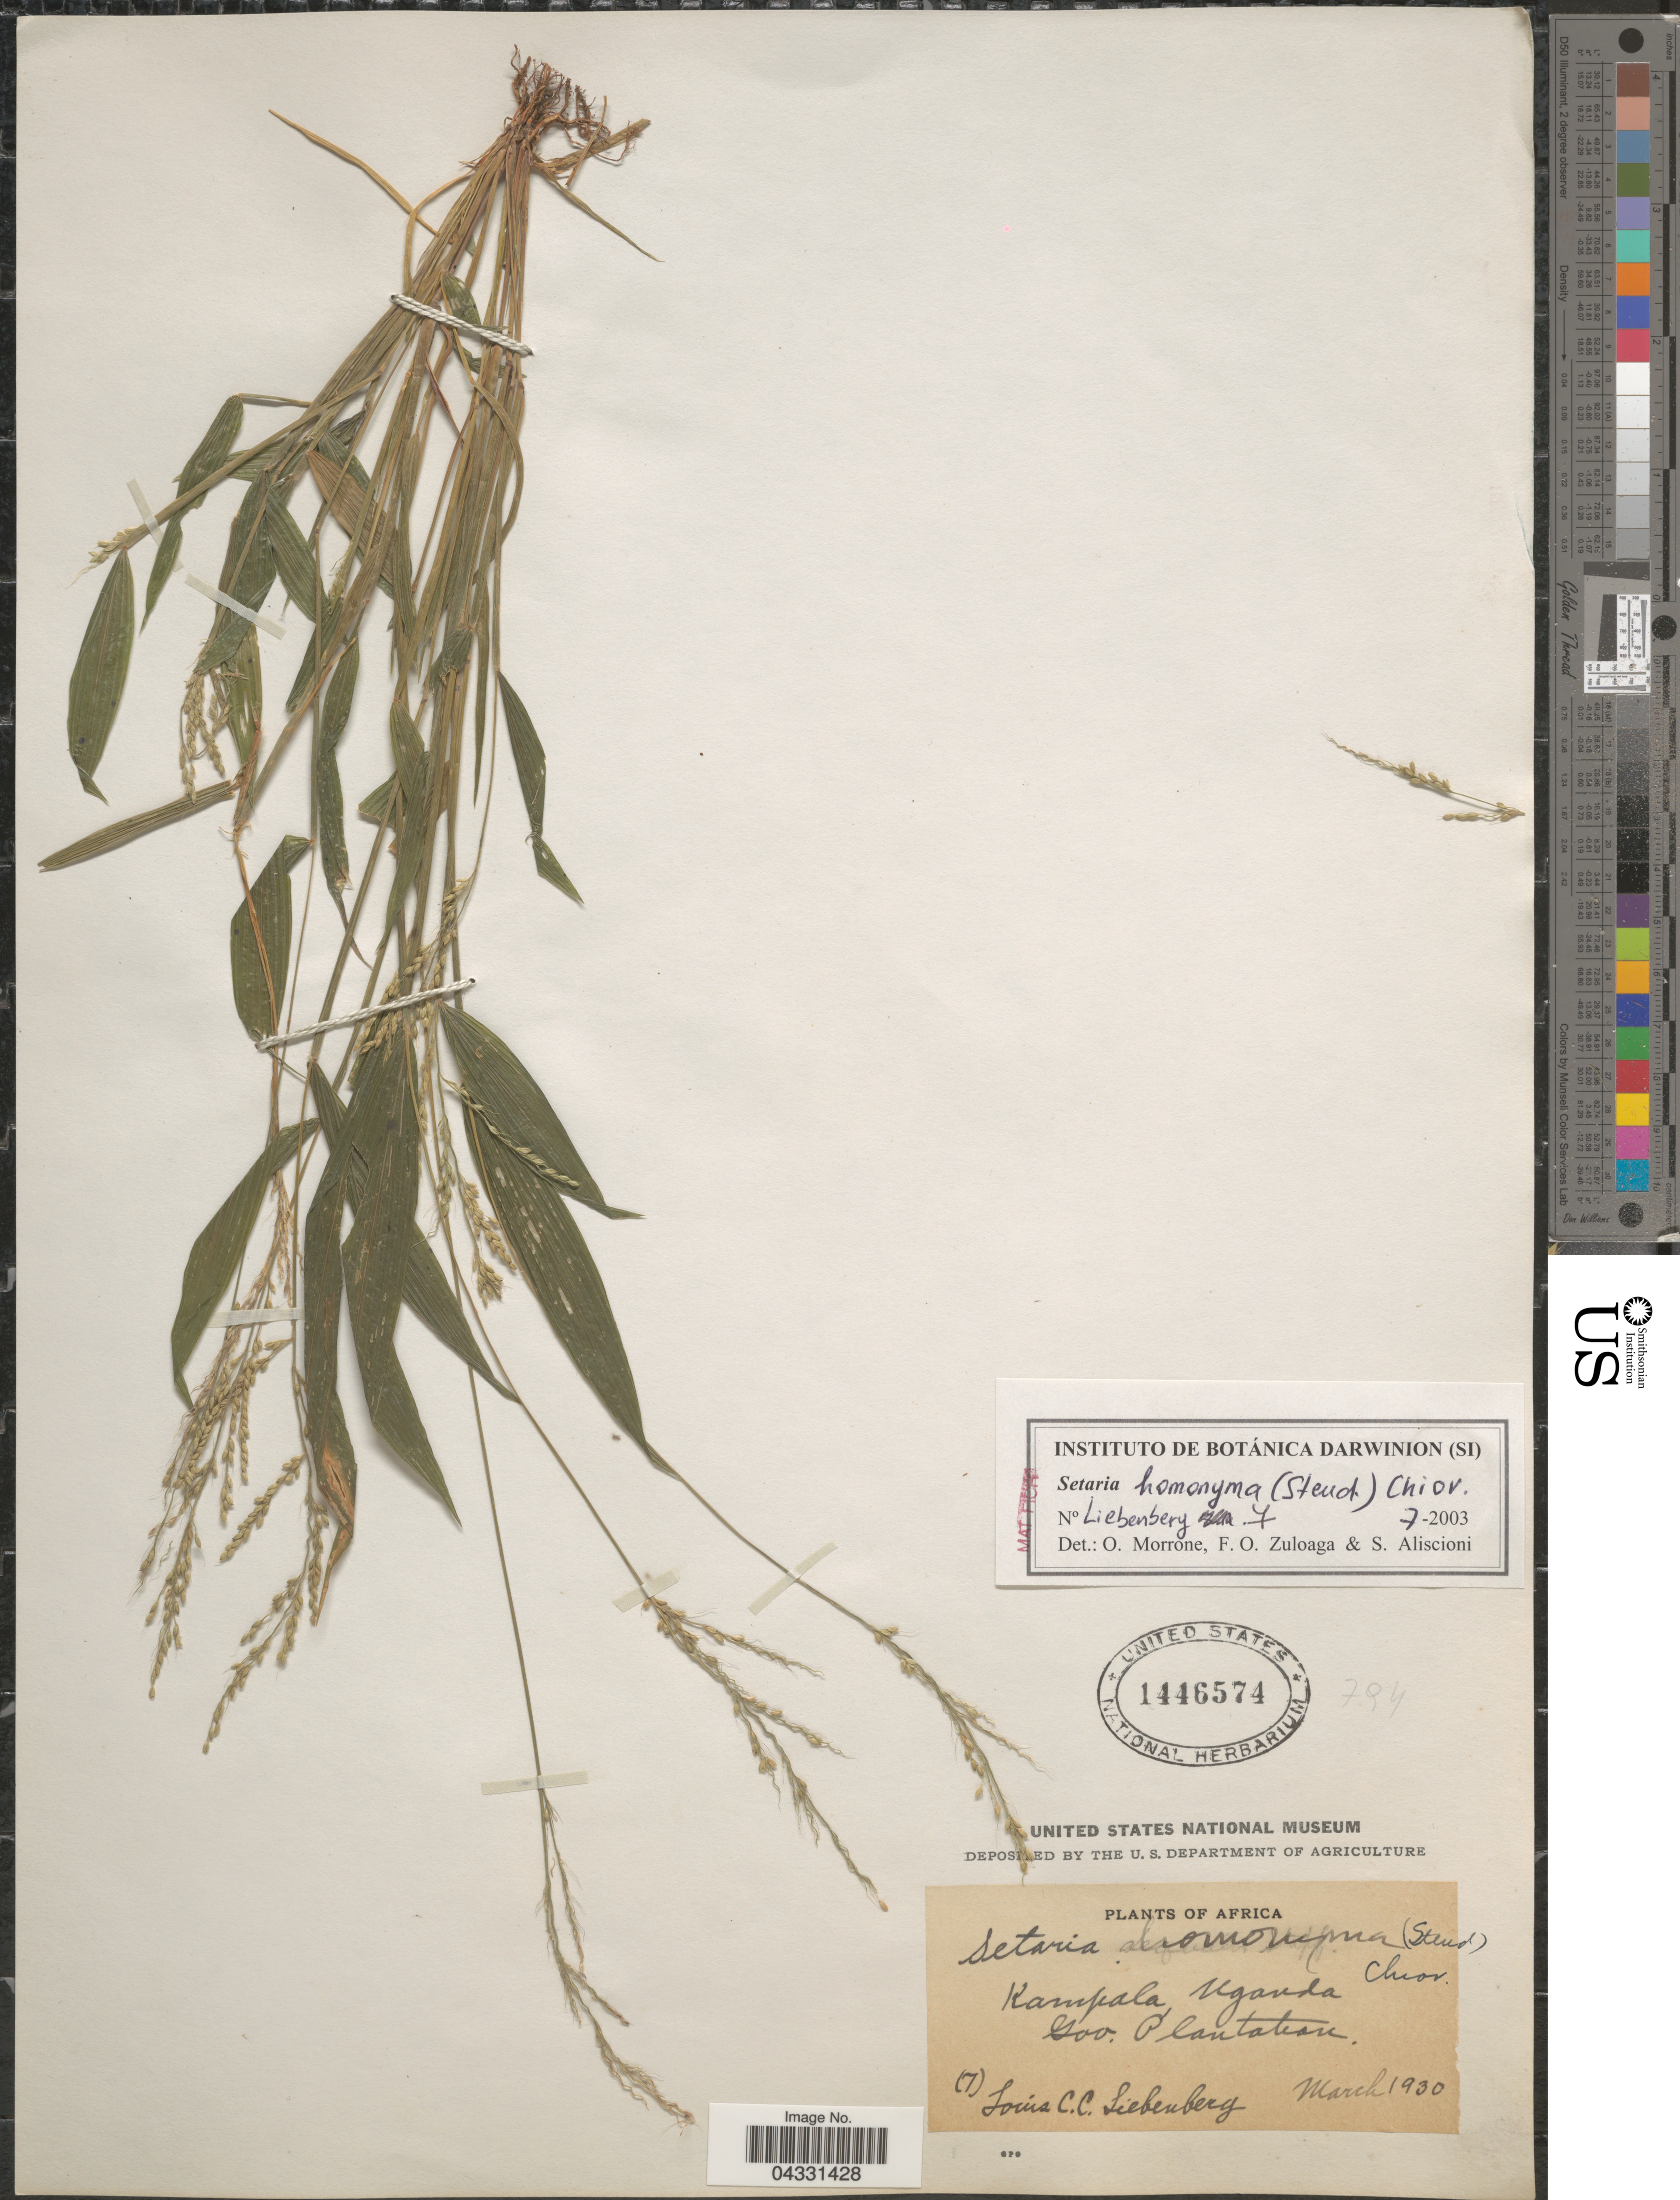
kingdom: Plantae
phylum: Tracheophyta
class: Liliopsida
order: Poales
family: Poaceae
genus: Setaria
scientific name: Setaria homonyma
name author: (Steud.) Chiov.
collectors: L. Liebenberg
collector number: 7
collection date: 1930-03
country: Uganda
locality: Africa. Kampala. Gov. Plantation.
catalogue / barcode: US 1446574